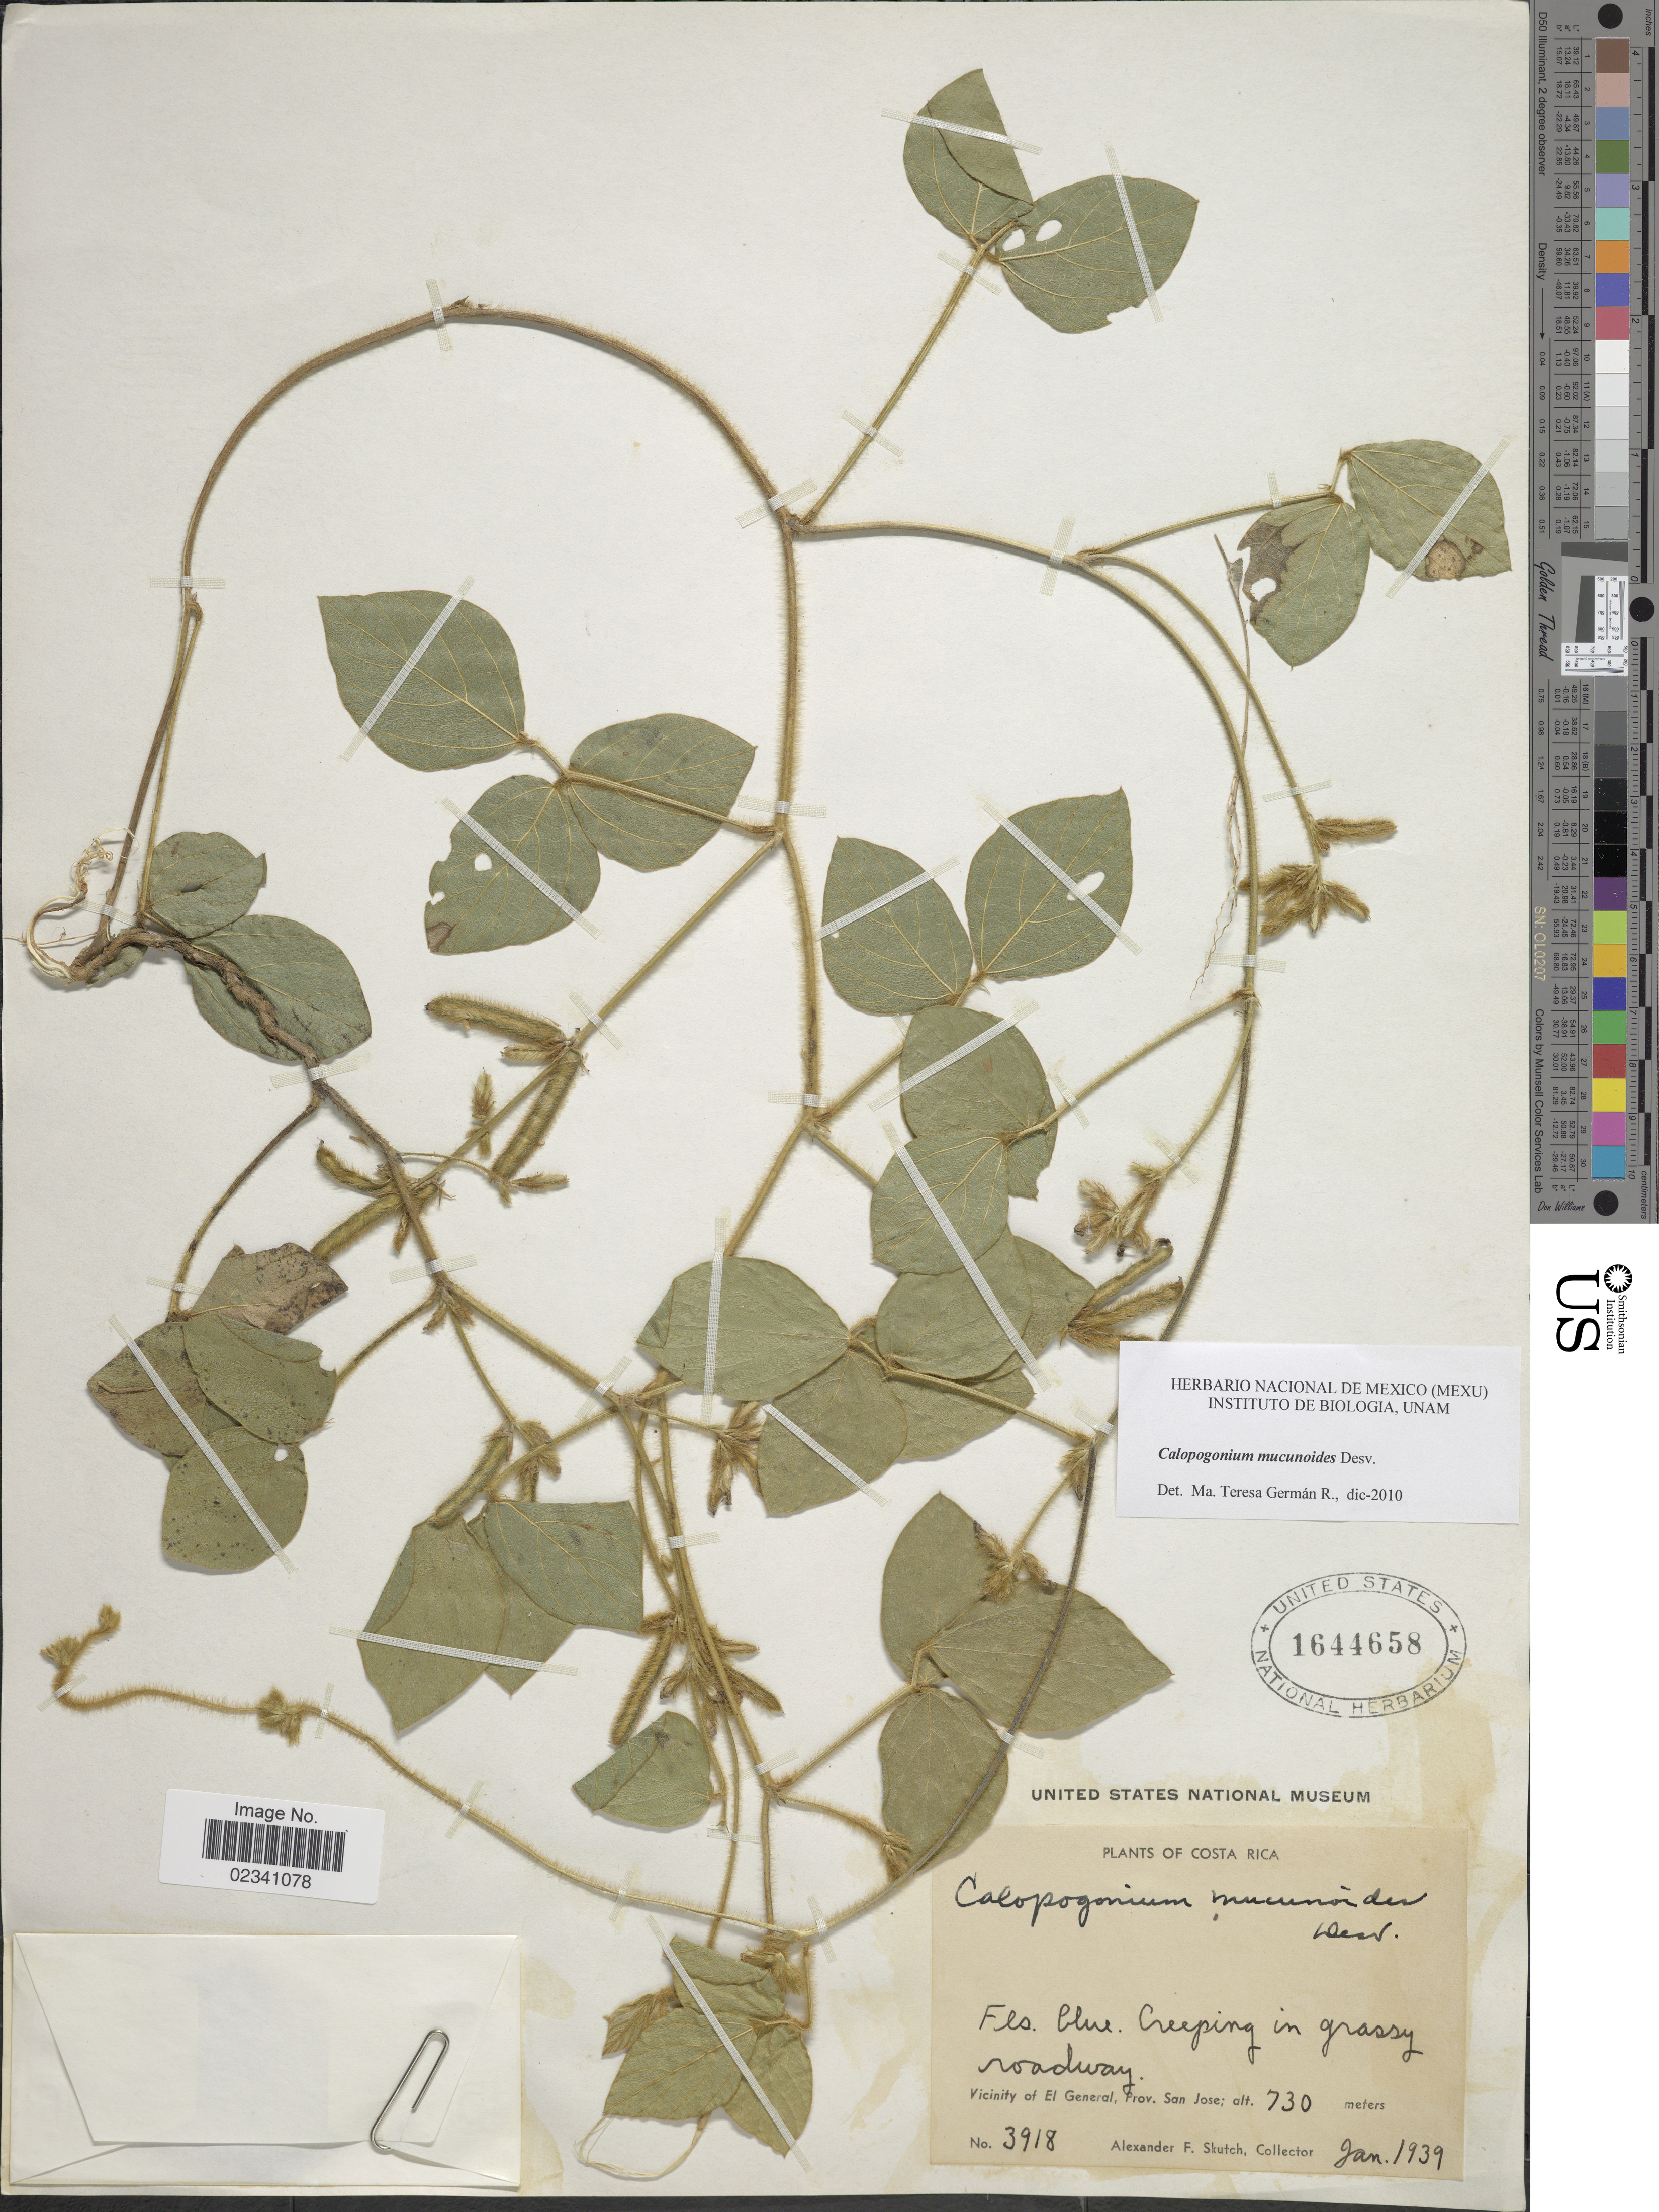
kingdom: Plantae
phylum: Tracheophyta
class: Magnoliopsida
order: Fabales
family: Fabaceae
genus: Calopogonium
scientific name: Calopogonium mucunoides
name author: Desv.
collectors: A. F. Skutch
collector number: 3918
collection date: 1939-01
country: Costa Rica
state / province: San José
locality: Vicinity of El General, Prov. San Jose.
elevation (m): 730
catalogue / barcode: US 1644658